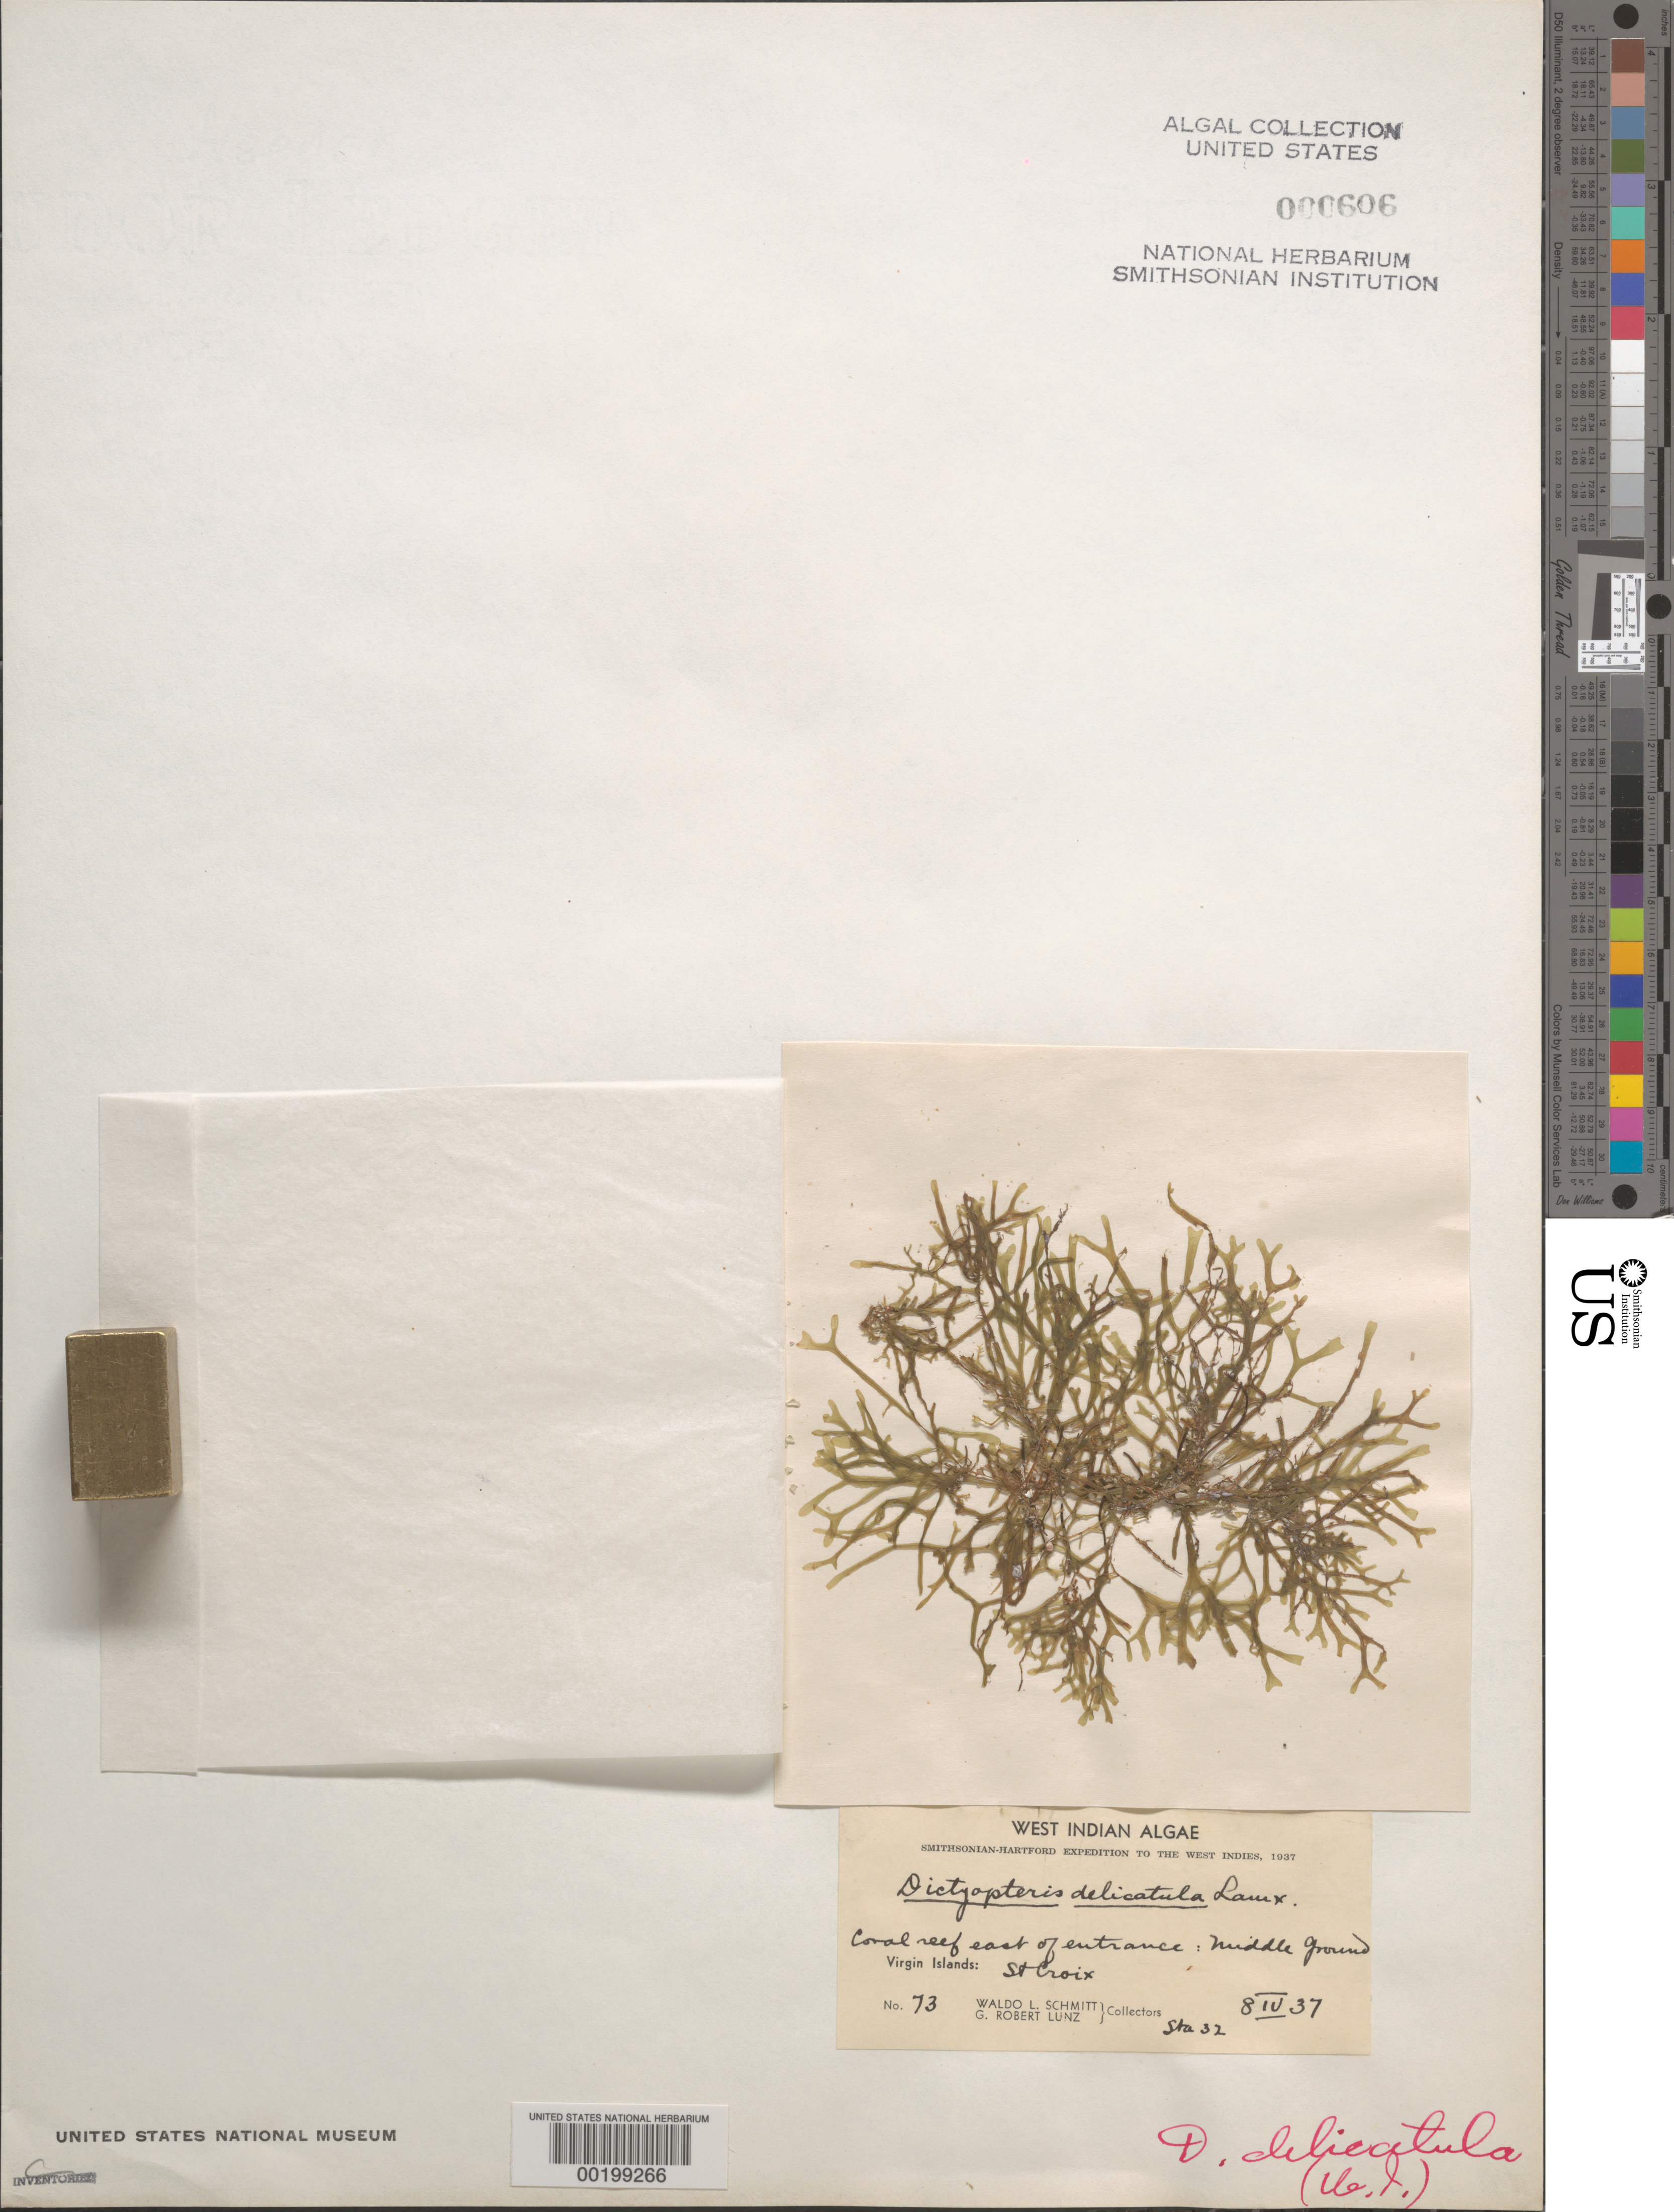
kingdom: Chromista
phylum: Ochrophyta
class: Phaeophyceae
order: Dictyotales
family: Dictyotaceae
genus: Dictyopteris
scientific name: Dictyopteris delicatula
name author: J.V.Lamouroux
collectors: W. L. Schmitt & G. Lunz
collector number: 73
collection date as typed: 08 Apr 1937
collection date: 1937-04-08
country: U.S. Virgin Islands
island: St. Croix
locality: Middle Ground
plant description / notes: Smithsonian-Hartford Expedition to the West Indies, 1937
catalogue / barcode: US 606